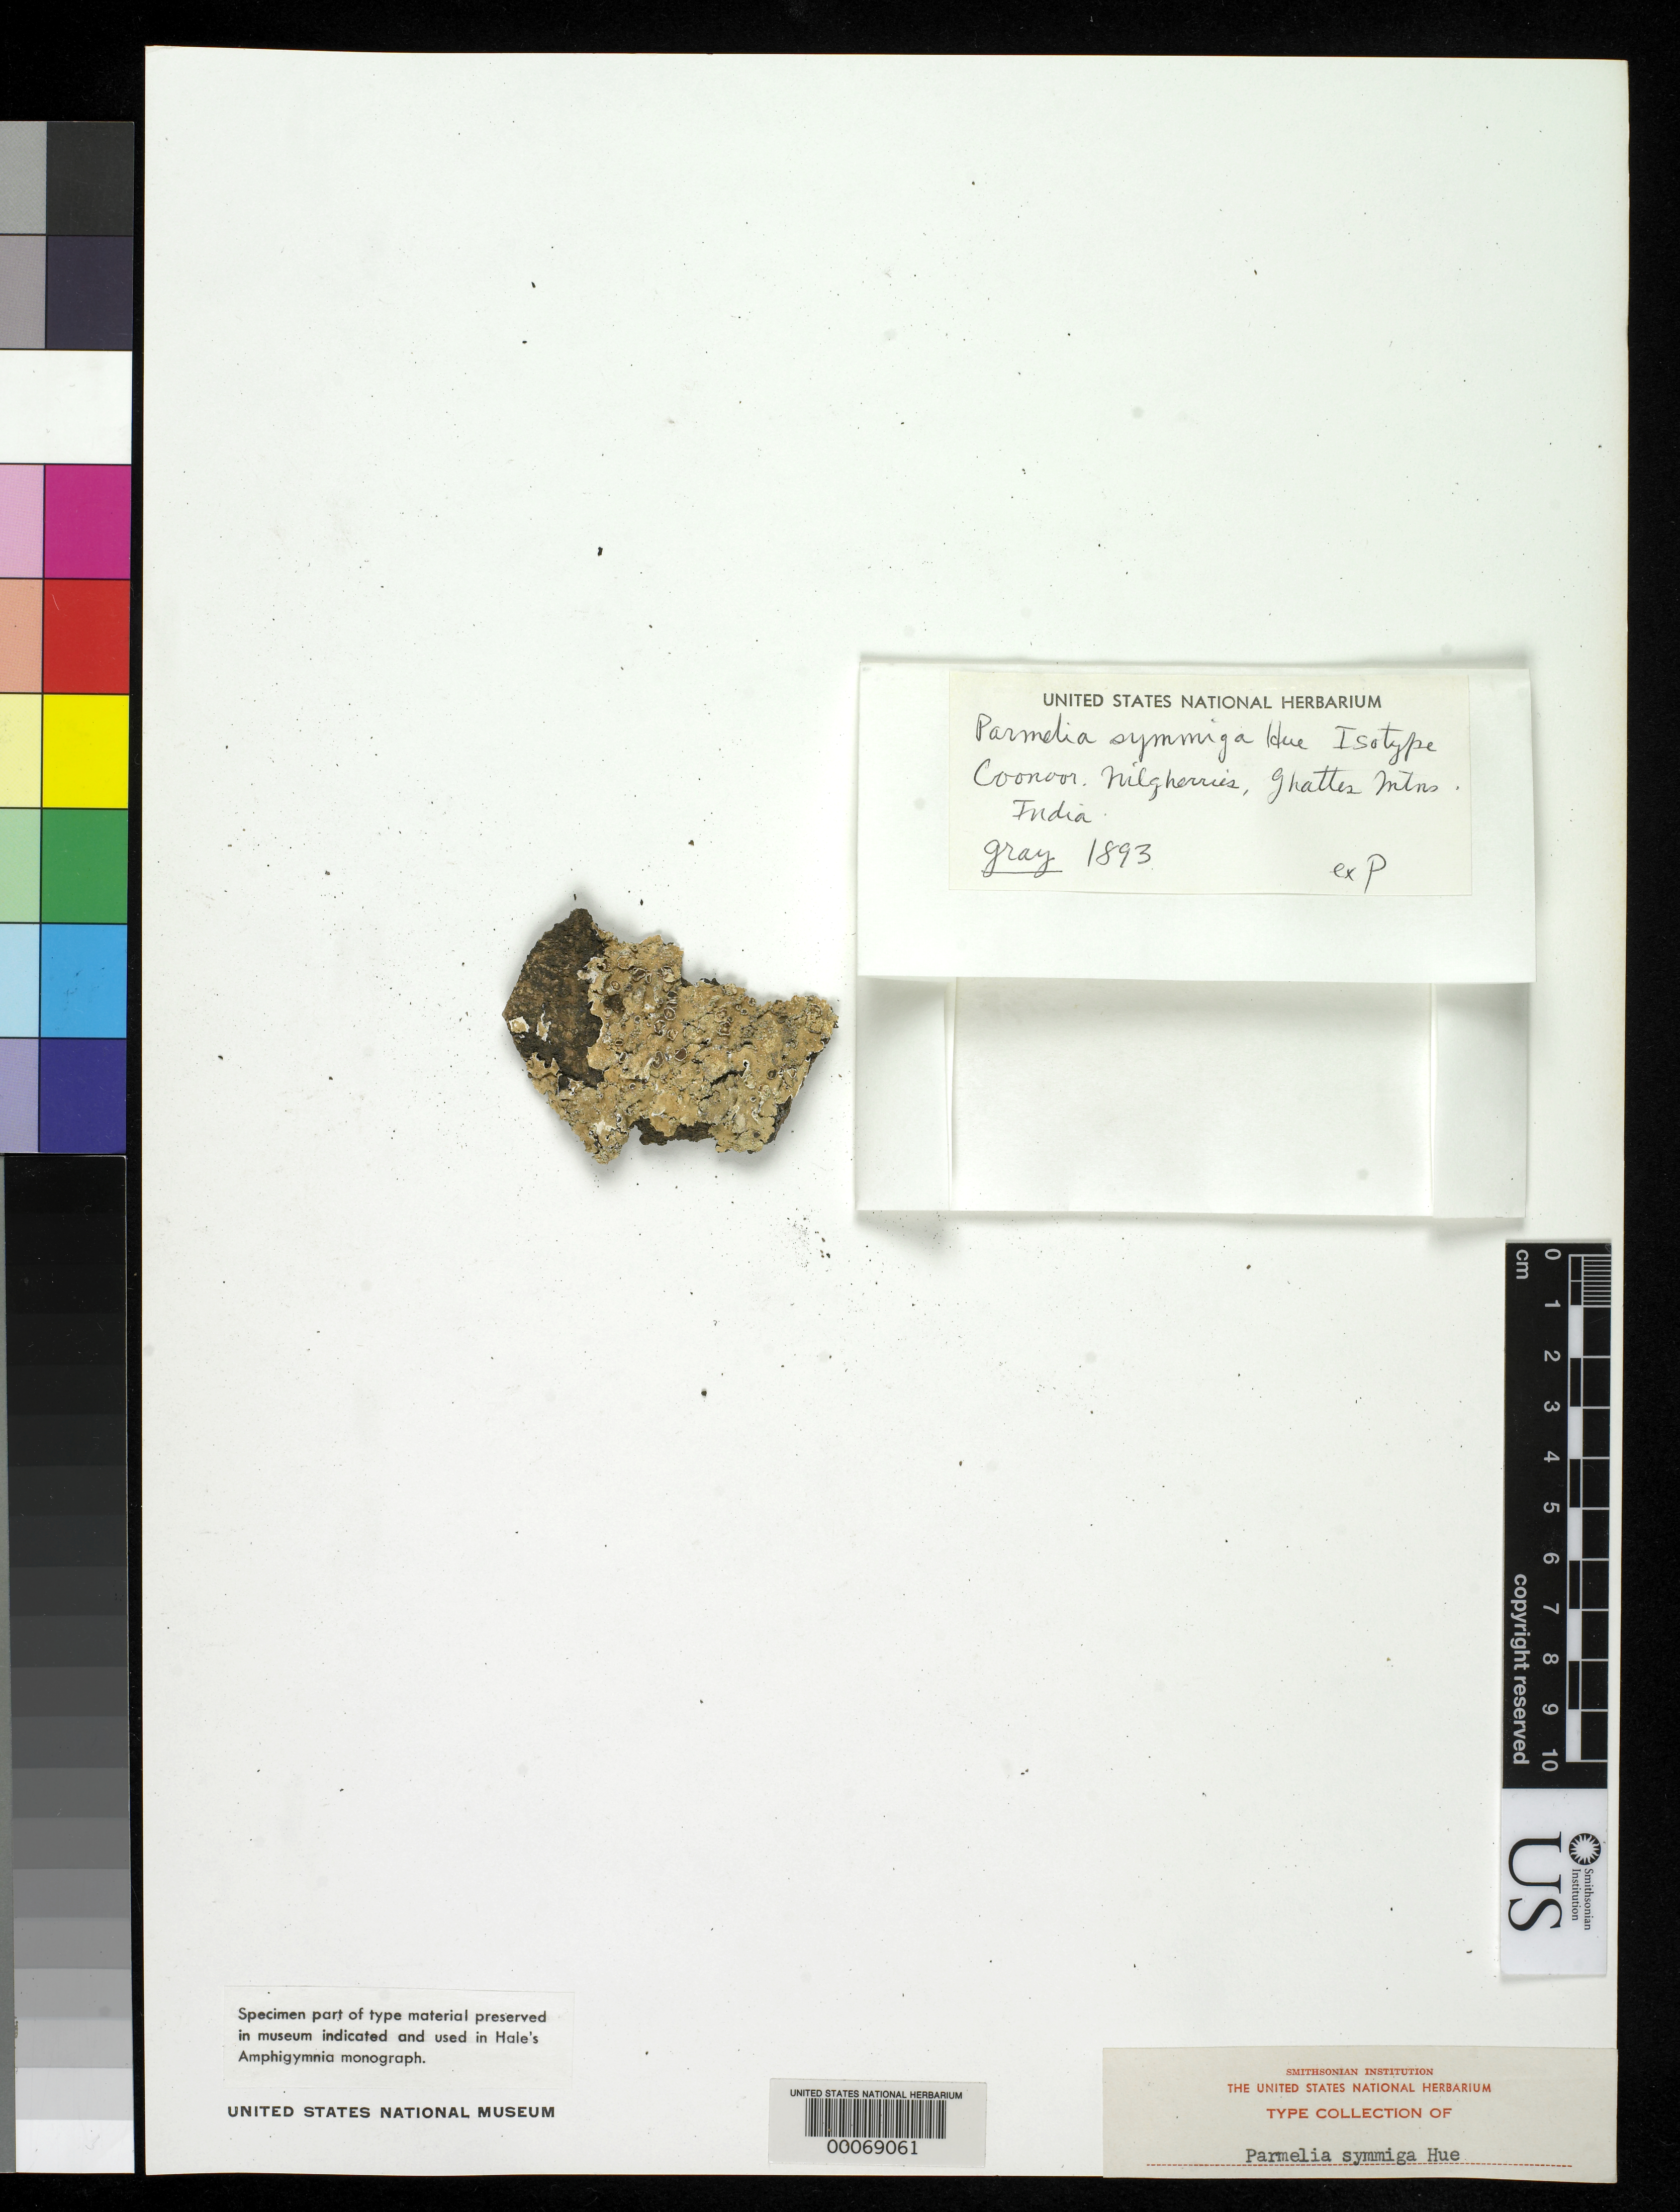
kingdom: Fungi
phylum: Ascomycota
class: Lecanoromycetes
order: Lecanorales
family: Parmeliaceae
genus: Parmelia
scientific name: Parmelia symmiga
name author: Hue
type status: Isolectotype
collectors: S. Gray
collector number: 1893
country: India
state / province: Tamil Nadu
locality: Coonoor, Nilgherries, Ghattes Mts.